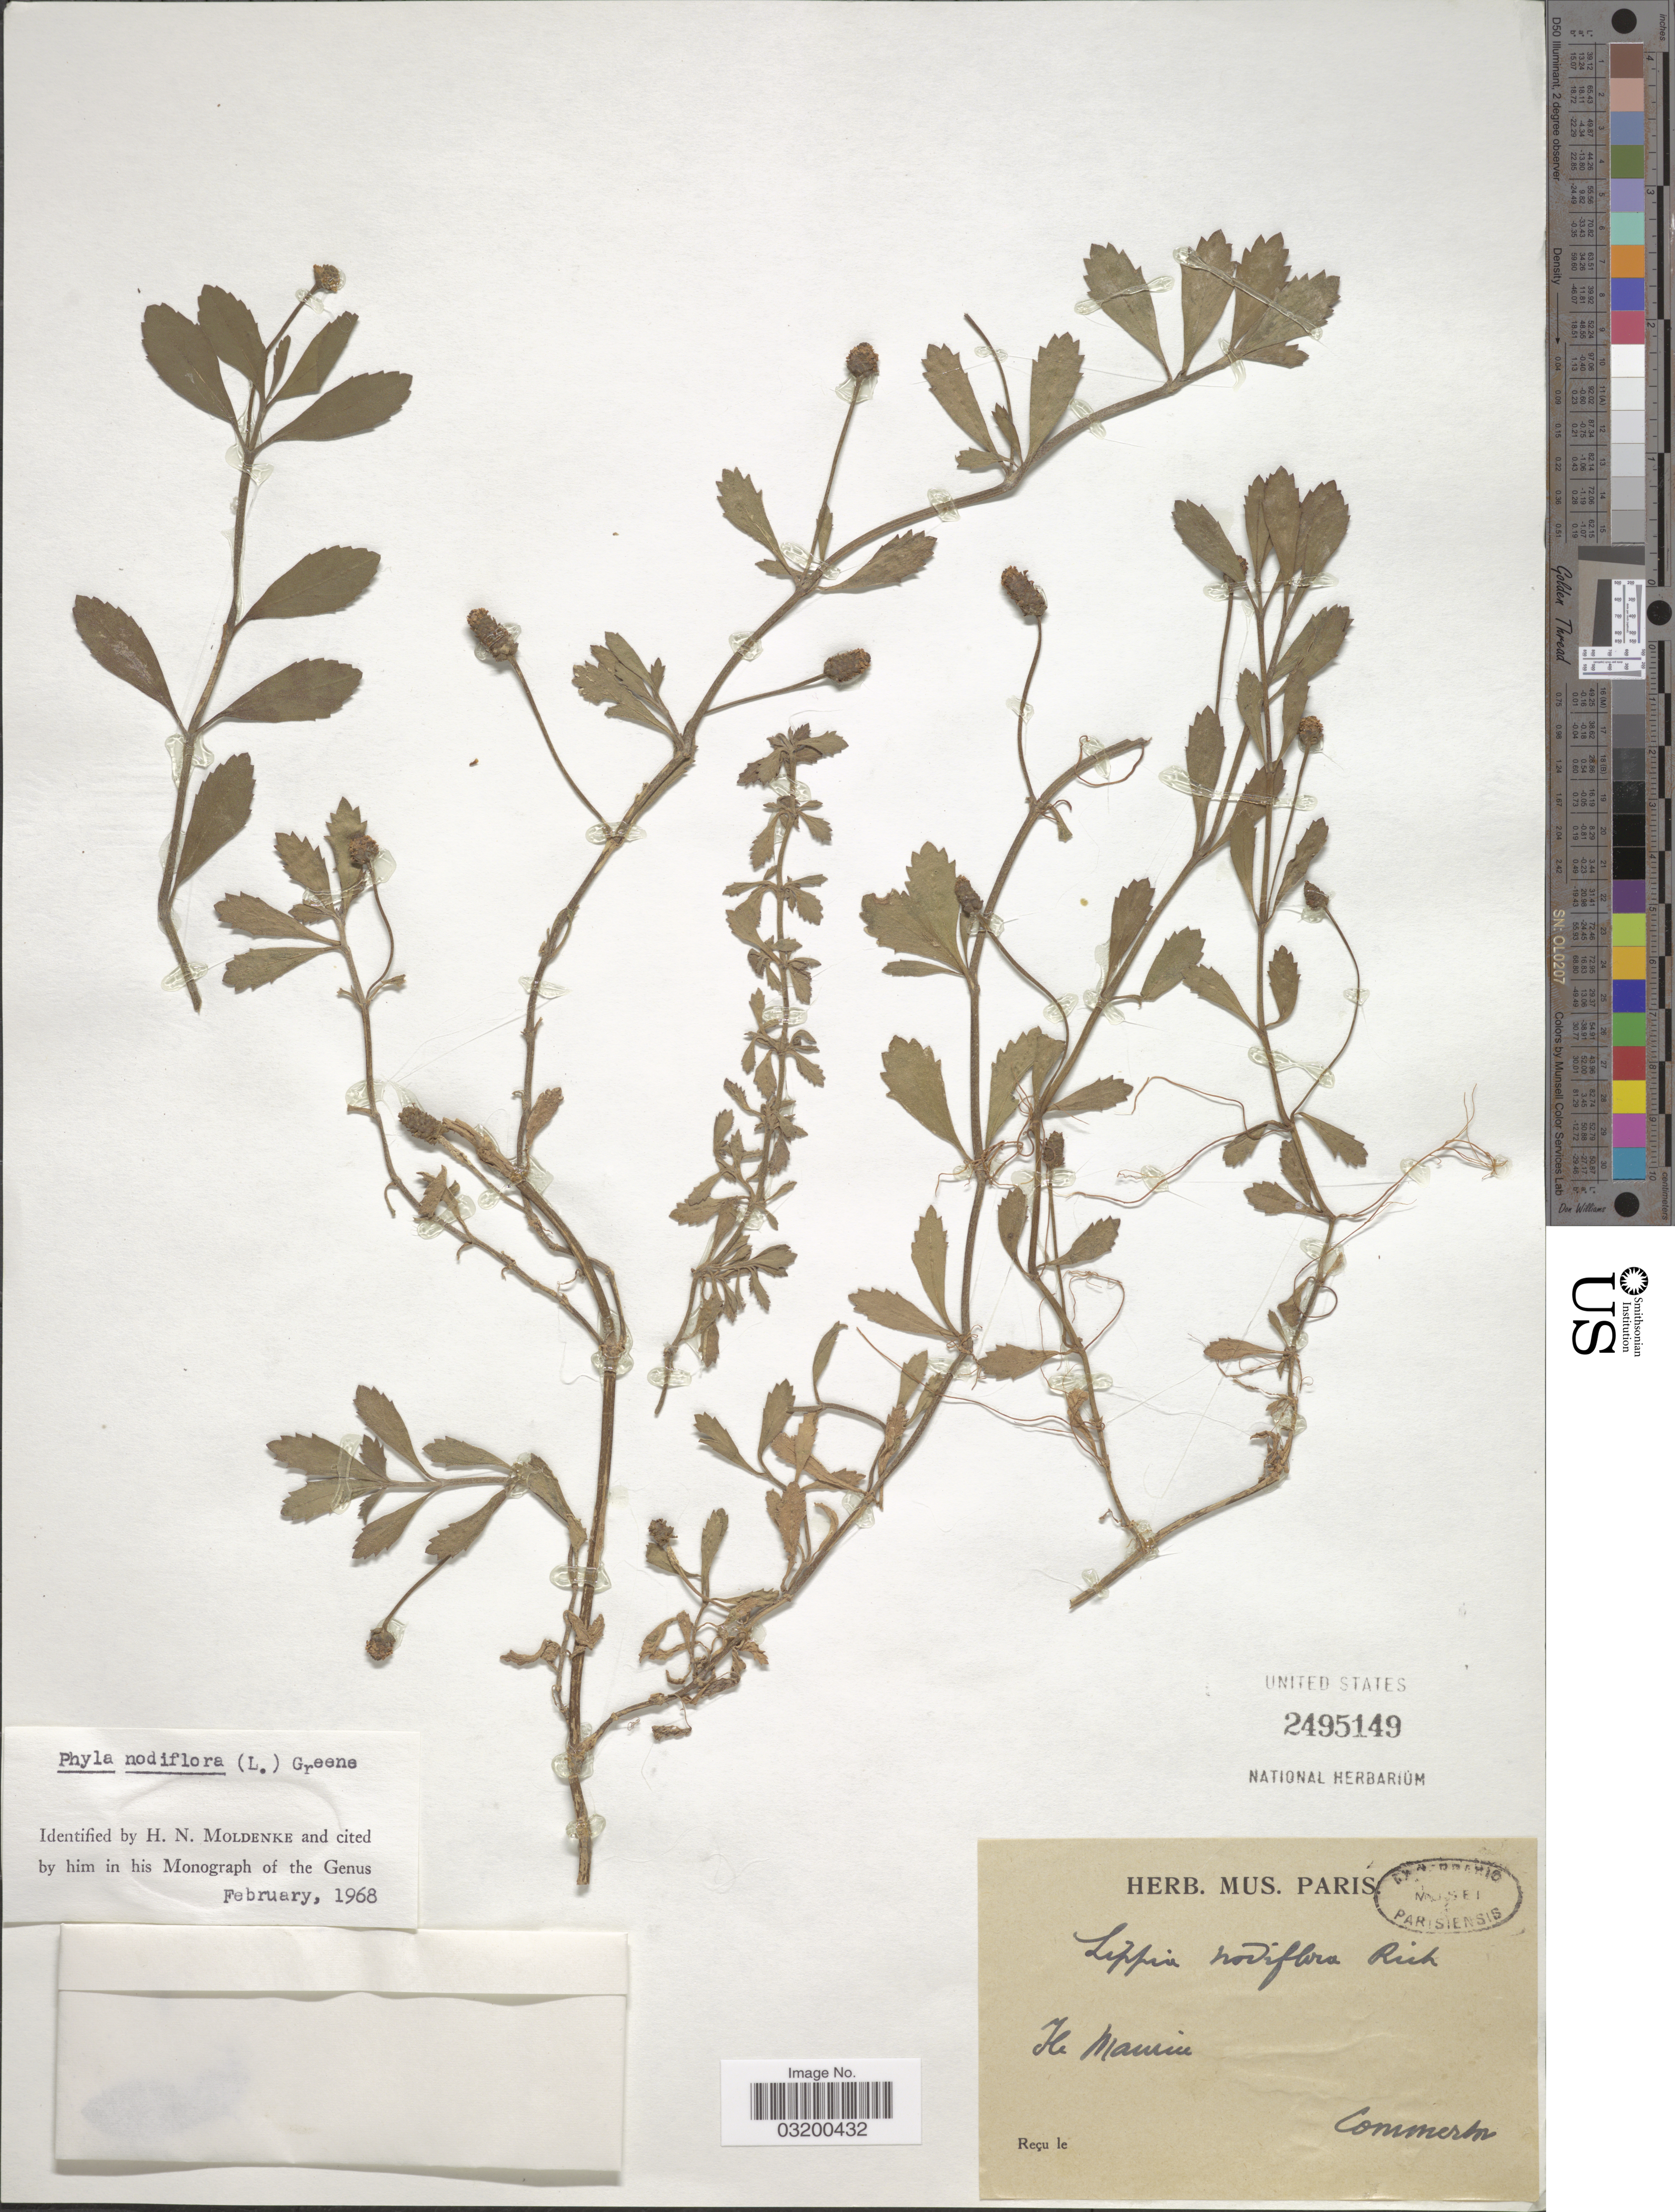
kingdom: Plantae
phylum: Tracheophyta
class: Magnoliopsida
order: Lamiales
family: Verbenaceae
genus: Phyla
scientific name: Phyla nodiflora var. nodiflora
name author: (L.) Greene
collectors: Commerson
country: Mauritius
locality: Ile Maurice.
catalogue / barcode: US 2495149